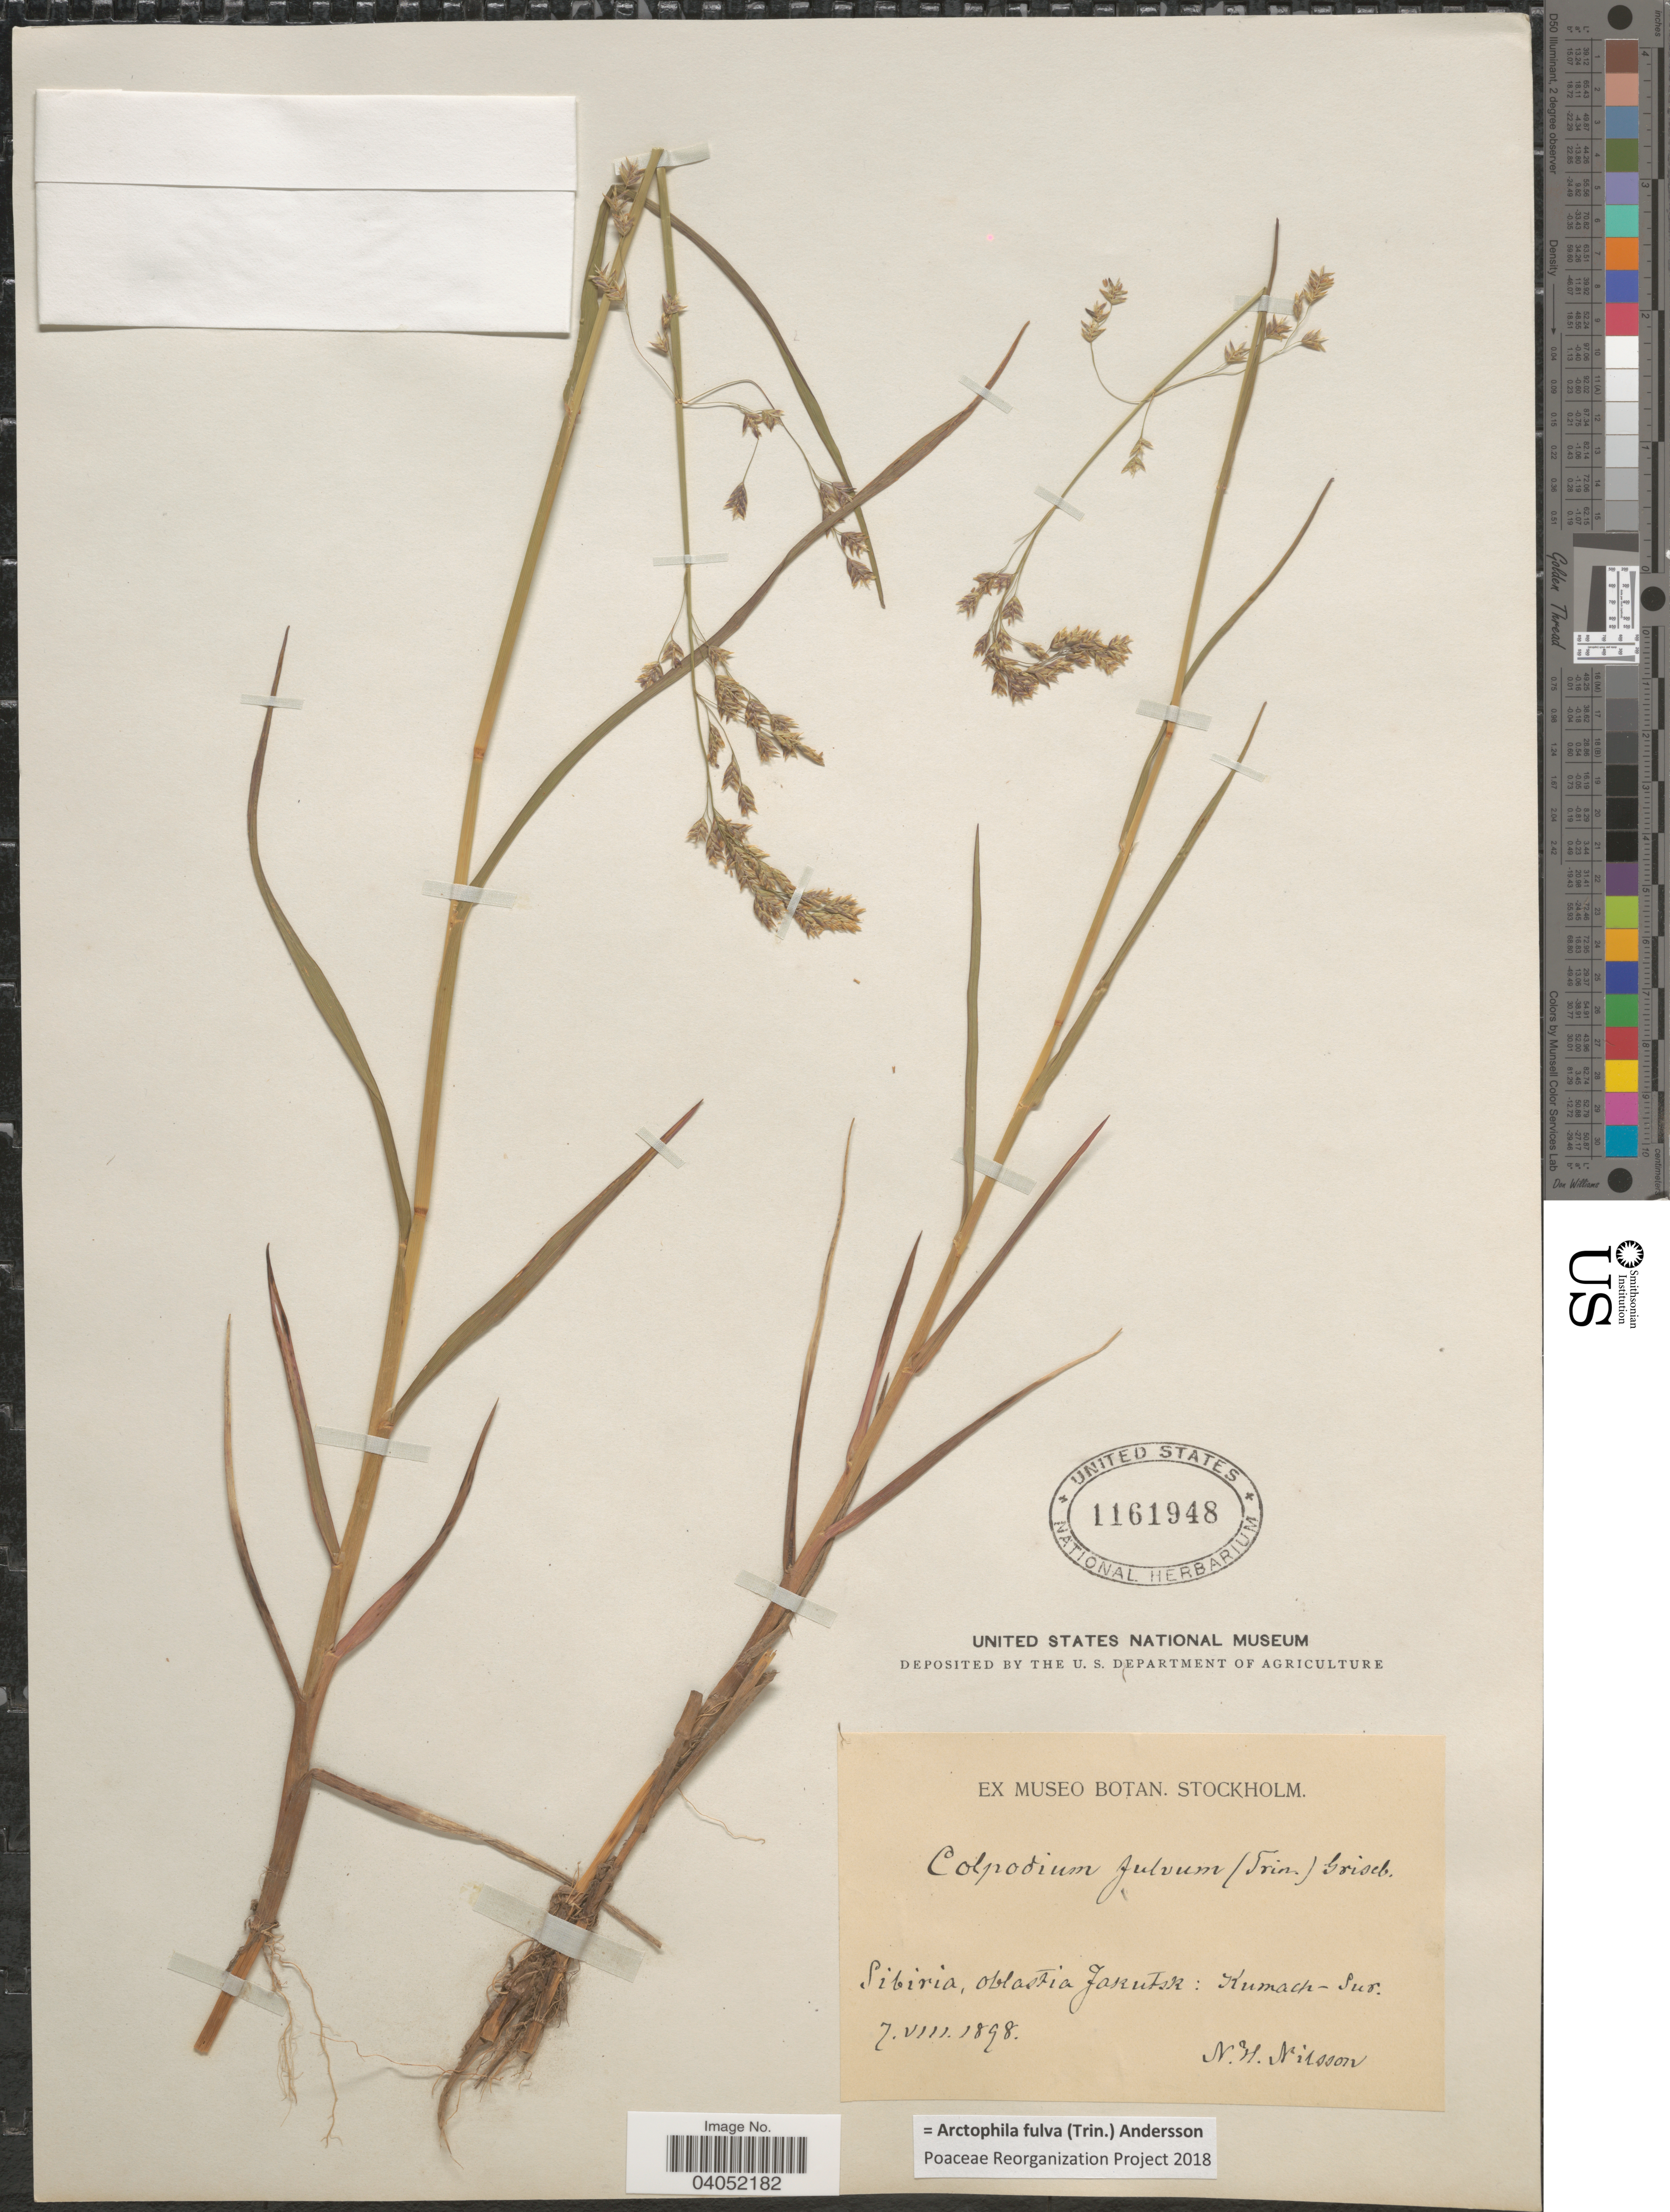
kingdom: Plantae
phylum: Tracheophyta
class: Liliopsida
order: Poales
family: Poaceae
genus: Arctophila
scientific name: Arctophila fulva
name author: (Trin.) Andersson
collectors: N. H. Nilsson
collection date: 1898-08-07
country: Russian Federation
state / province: Sakha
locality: Sibiria, oblastia Jakutsk : Kumach-Sur.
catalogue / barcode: US 1161948